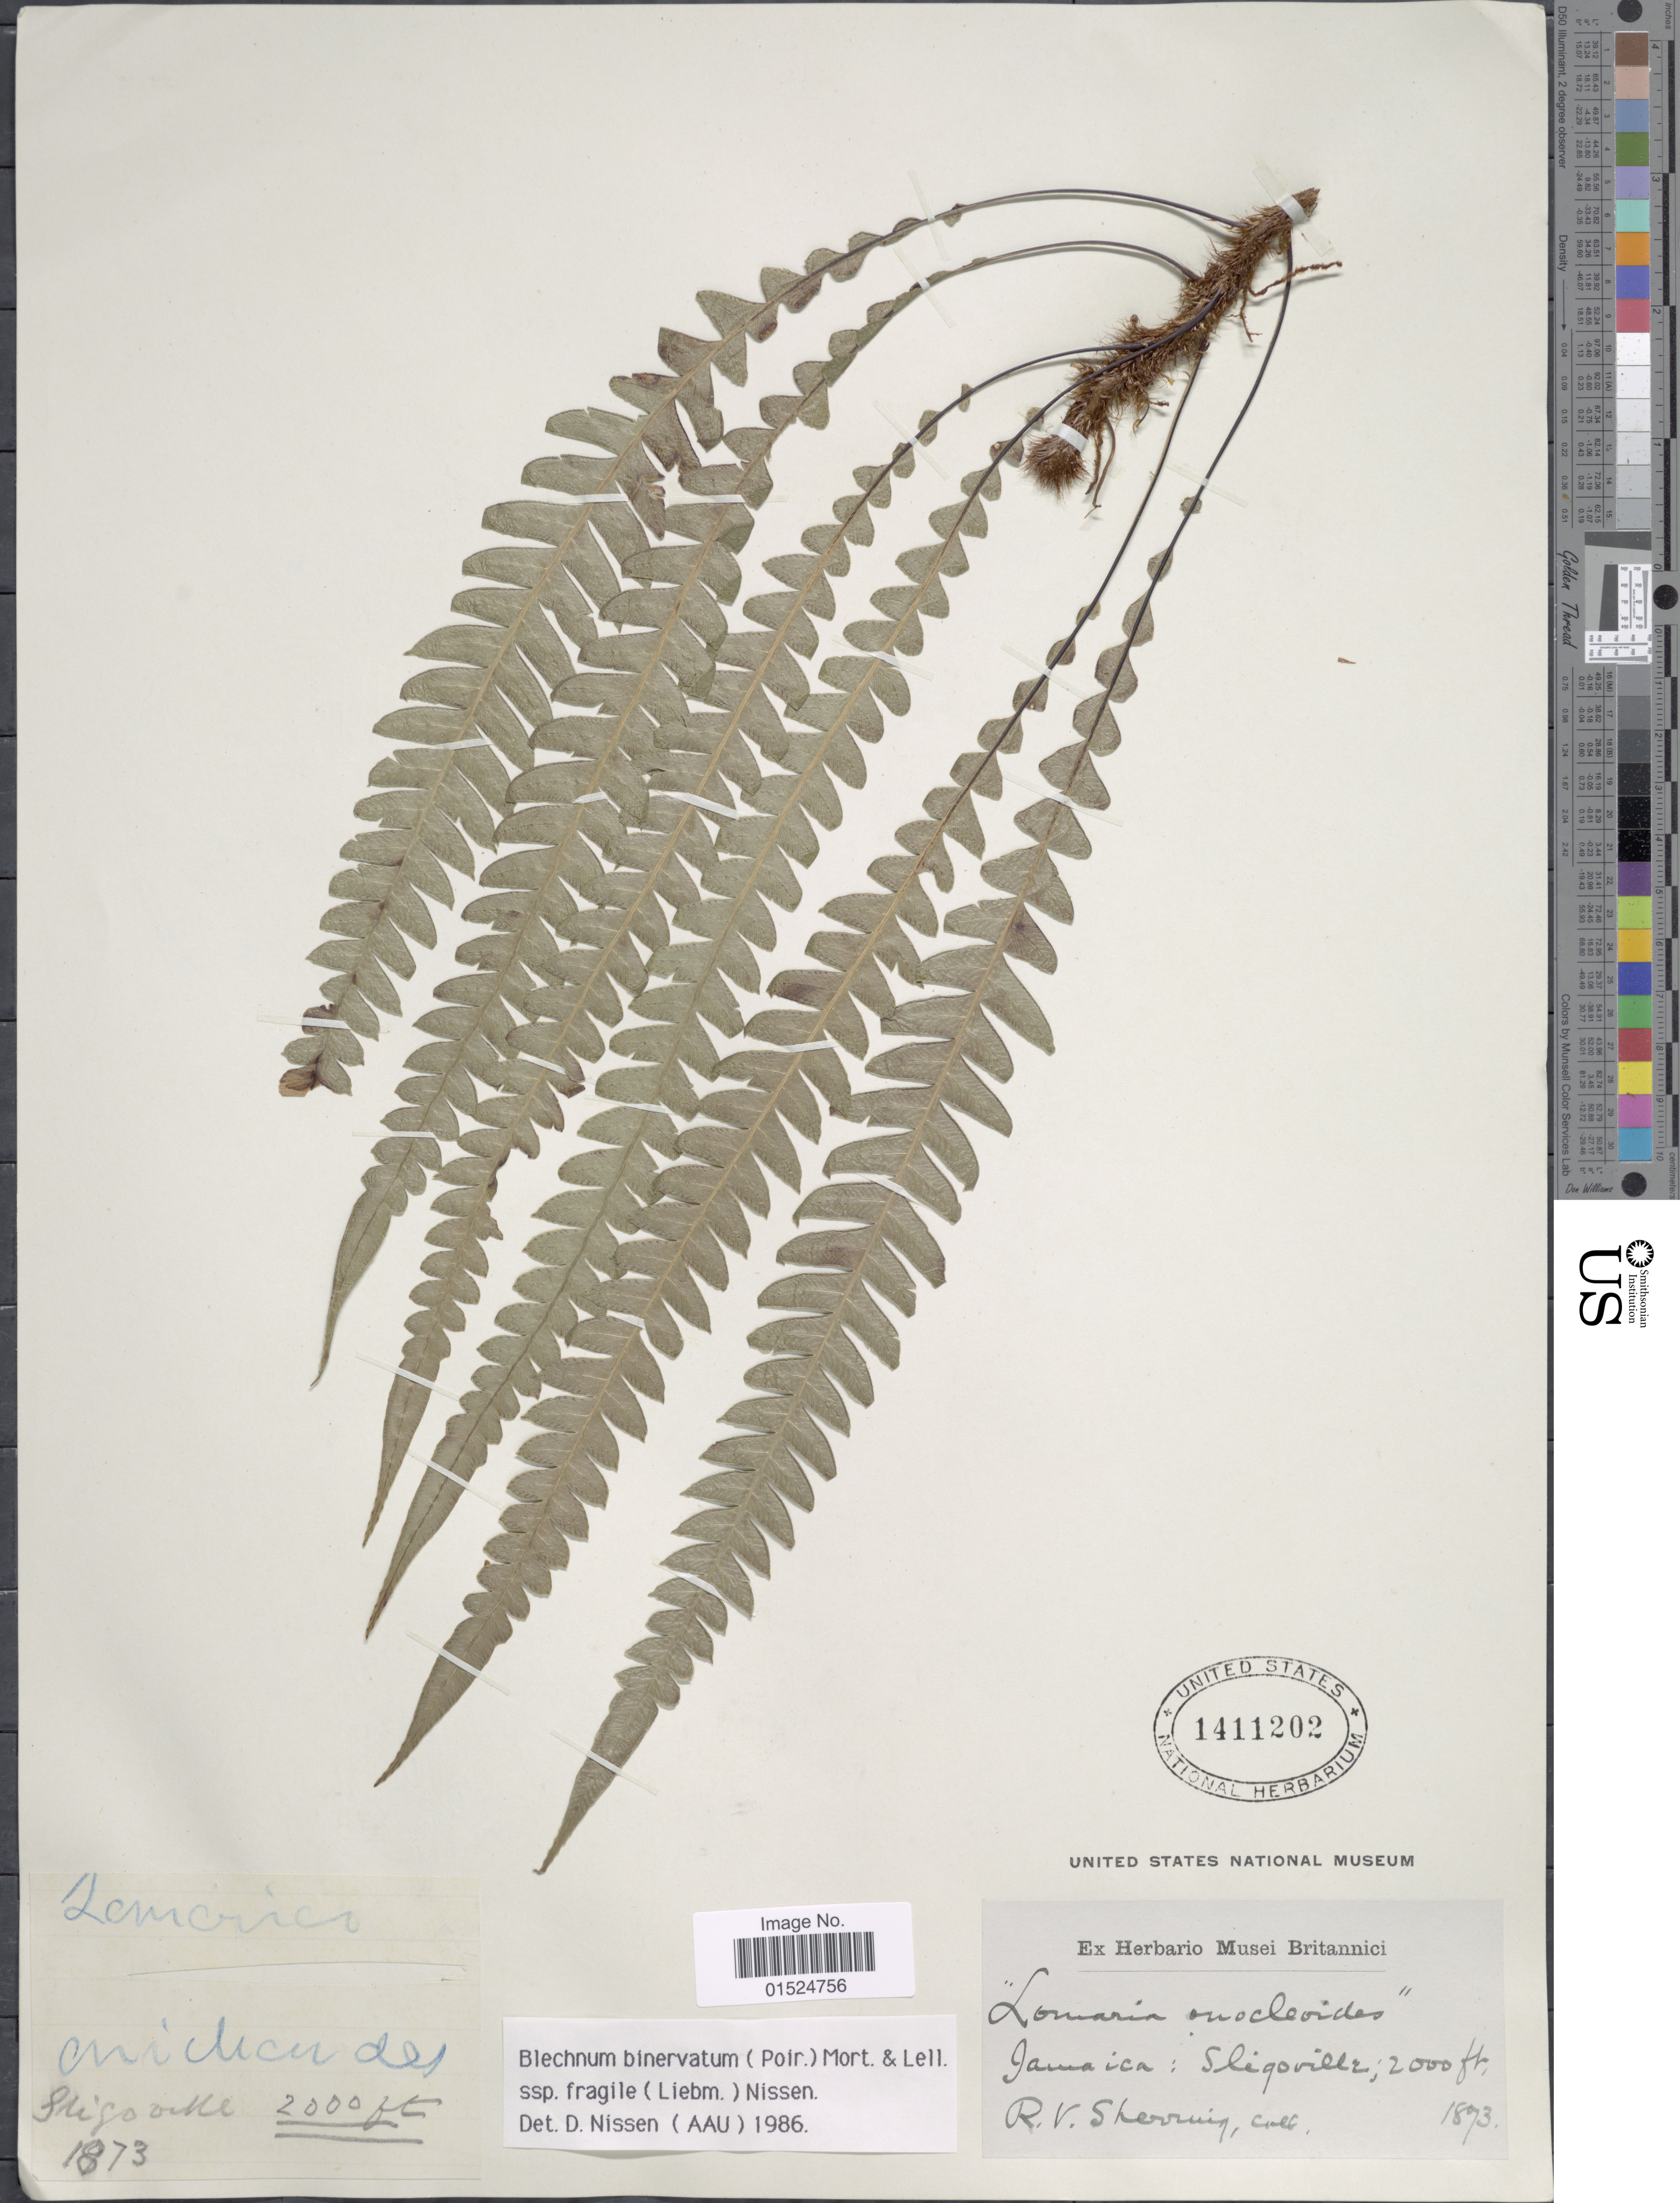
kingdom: Plantae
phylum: Tracheophyta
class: Polypodiopsida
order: Polypodiales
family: Blechnaceae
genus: Blechnum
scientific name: Blechnum fragile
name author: (Liebm.) C.V. Morton & Lellinger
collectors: R. Sherring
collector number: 1893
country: Jamaica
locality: Sligoville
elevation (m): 610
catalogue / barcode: US 1411202